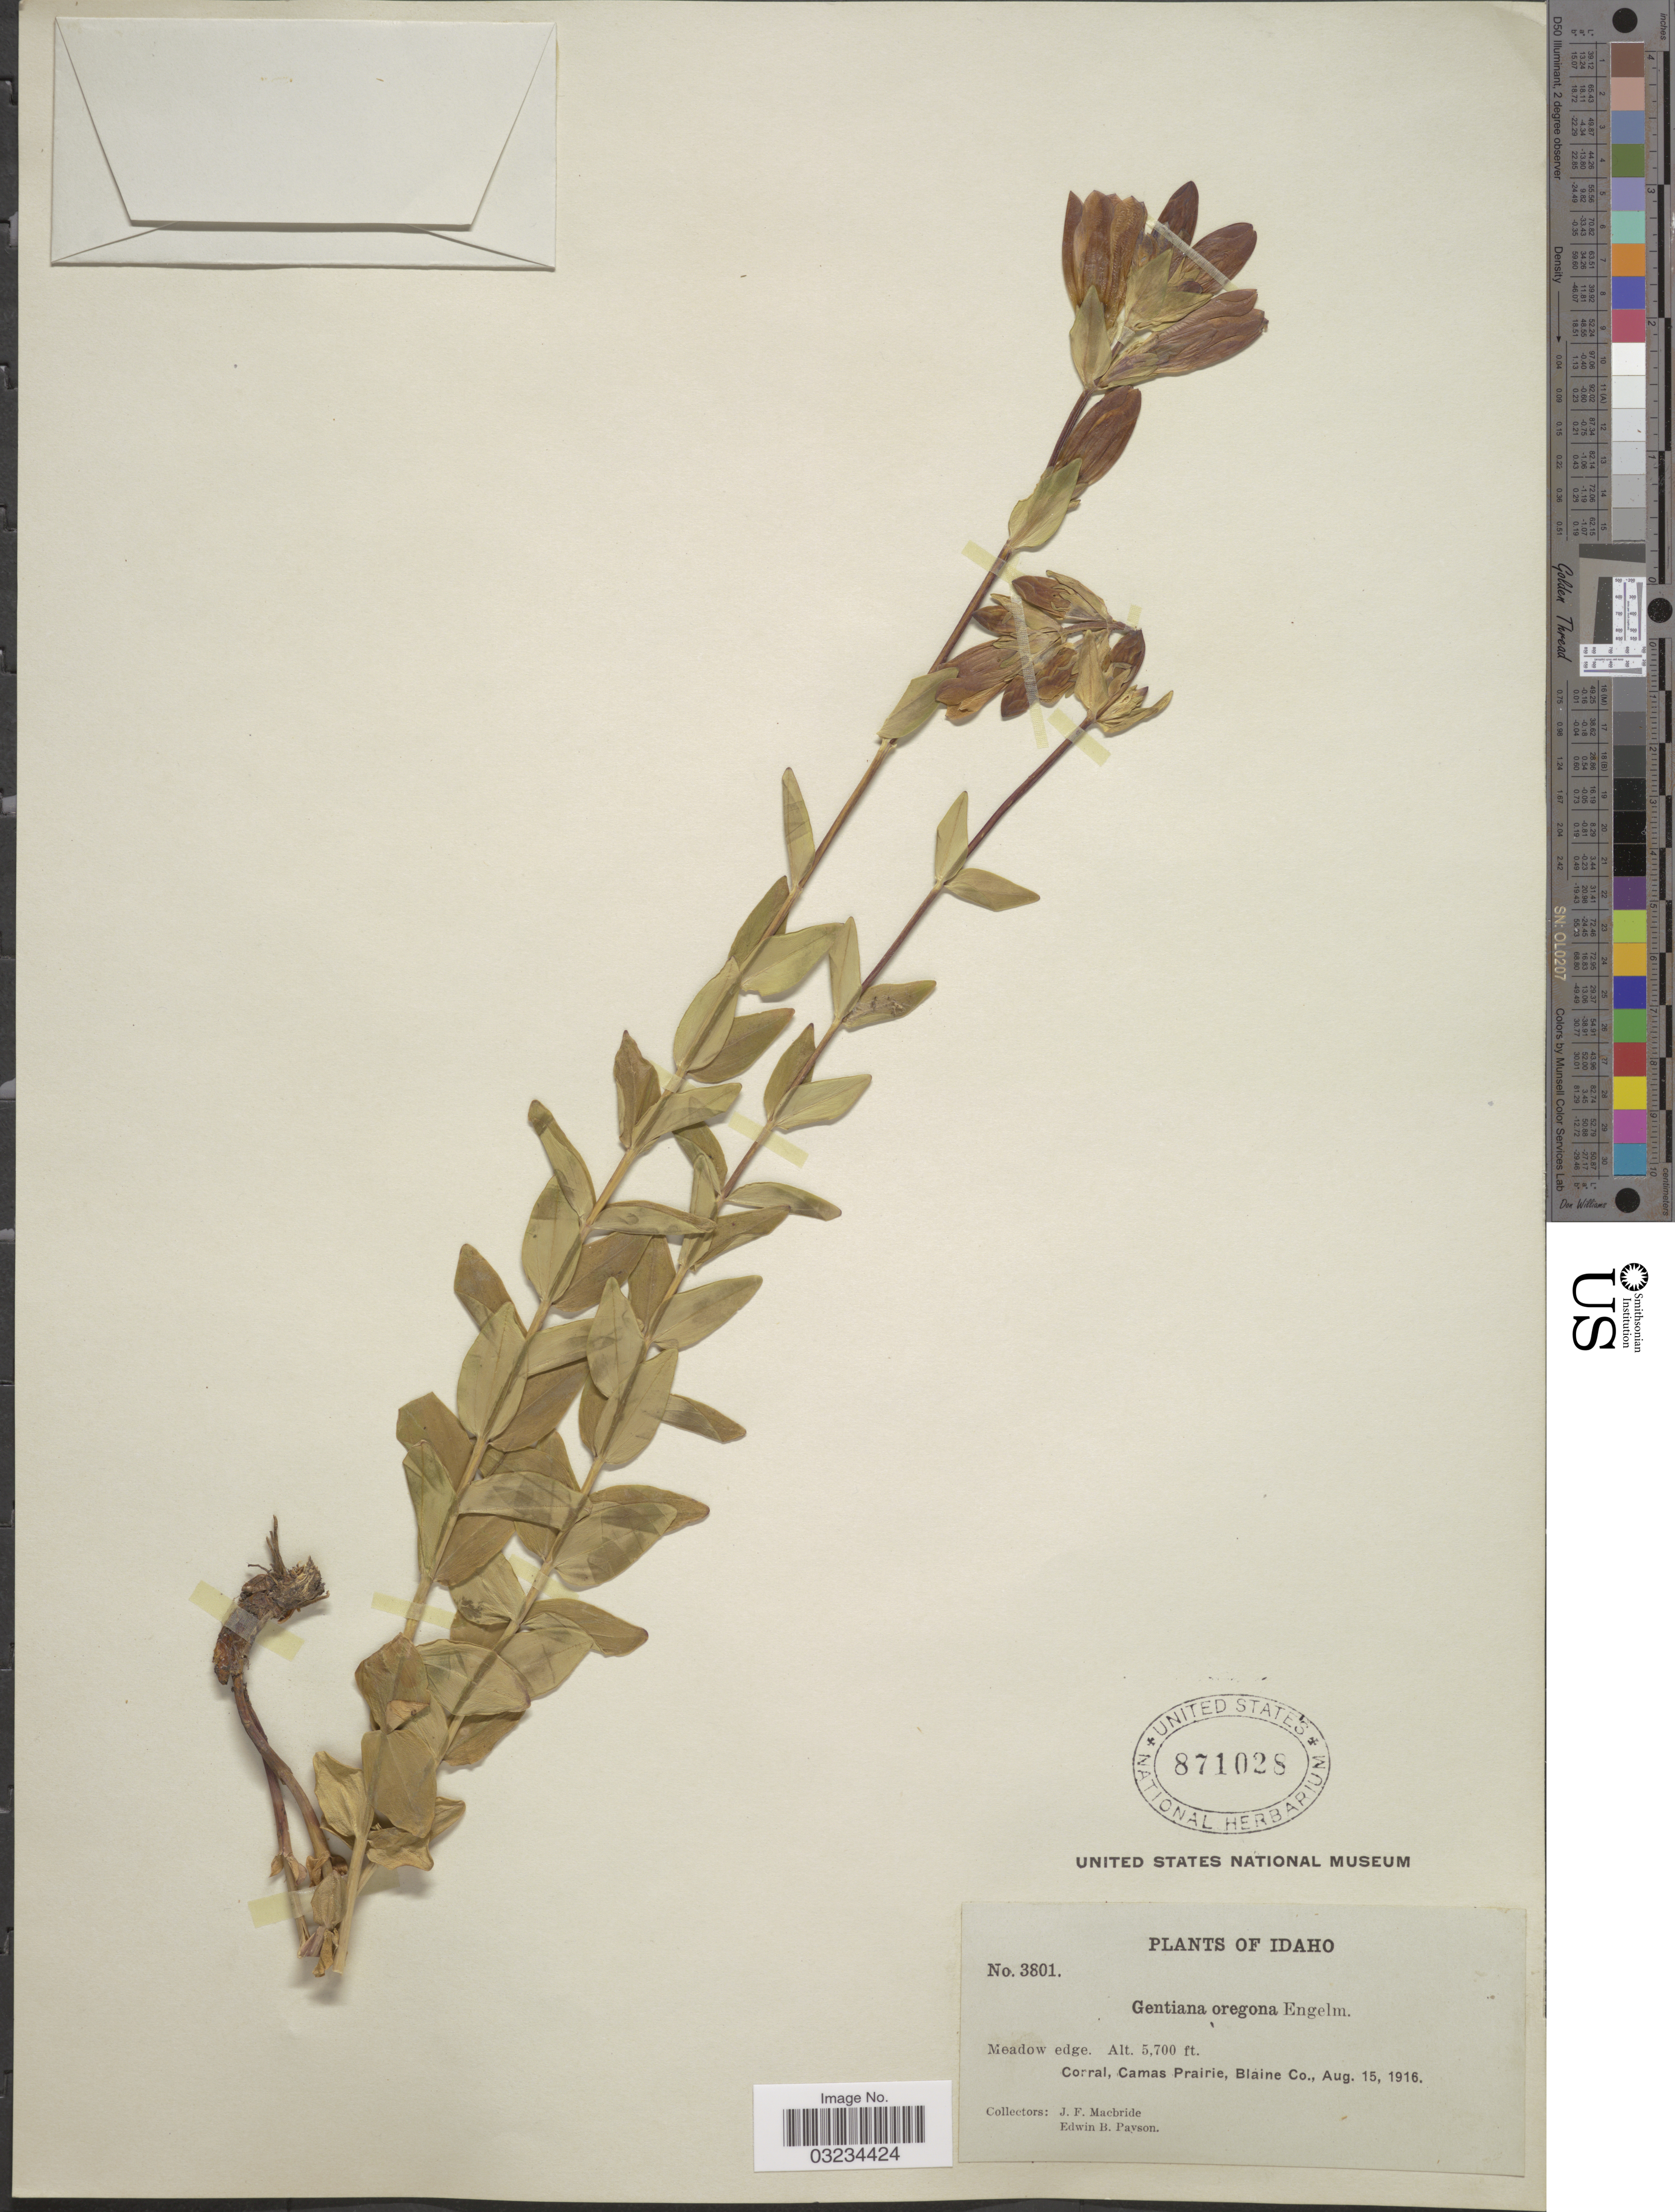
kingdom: Plantae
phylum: Tracheophyta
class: Magnoliopsida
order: Gentianales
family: Gentianaceae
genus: Gentiana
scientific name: Gentiana oregana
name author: Engelm. ex A. Gray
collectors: J. F. Macbride & E. B. Payson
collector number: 3801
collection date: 1916-08-15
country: United States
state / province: Idaho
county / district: Blaine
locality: Corral, Camas Prairie.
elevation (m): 1737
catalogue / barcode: US 871028